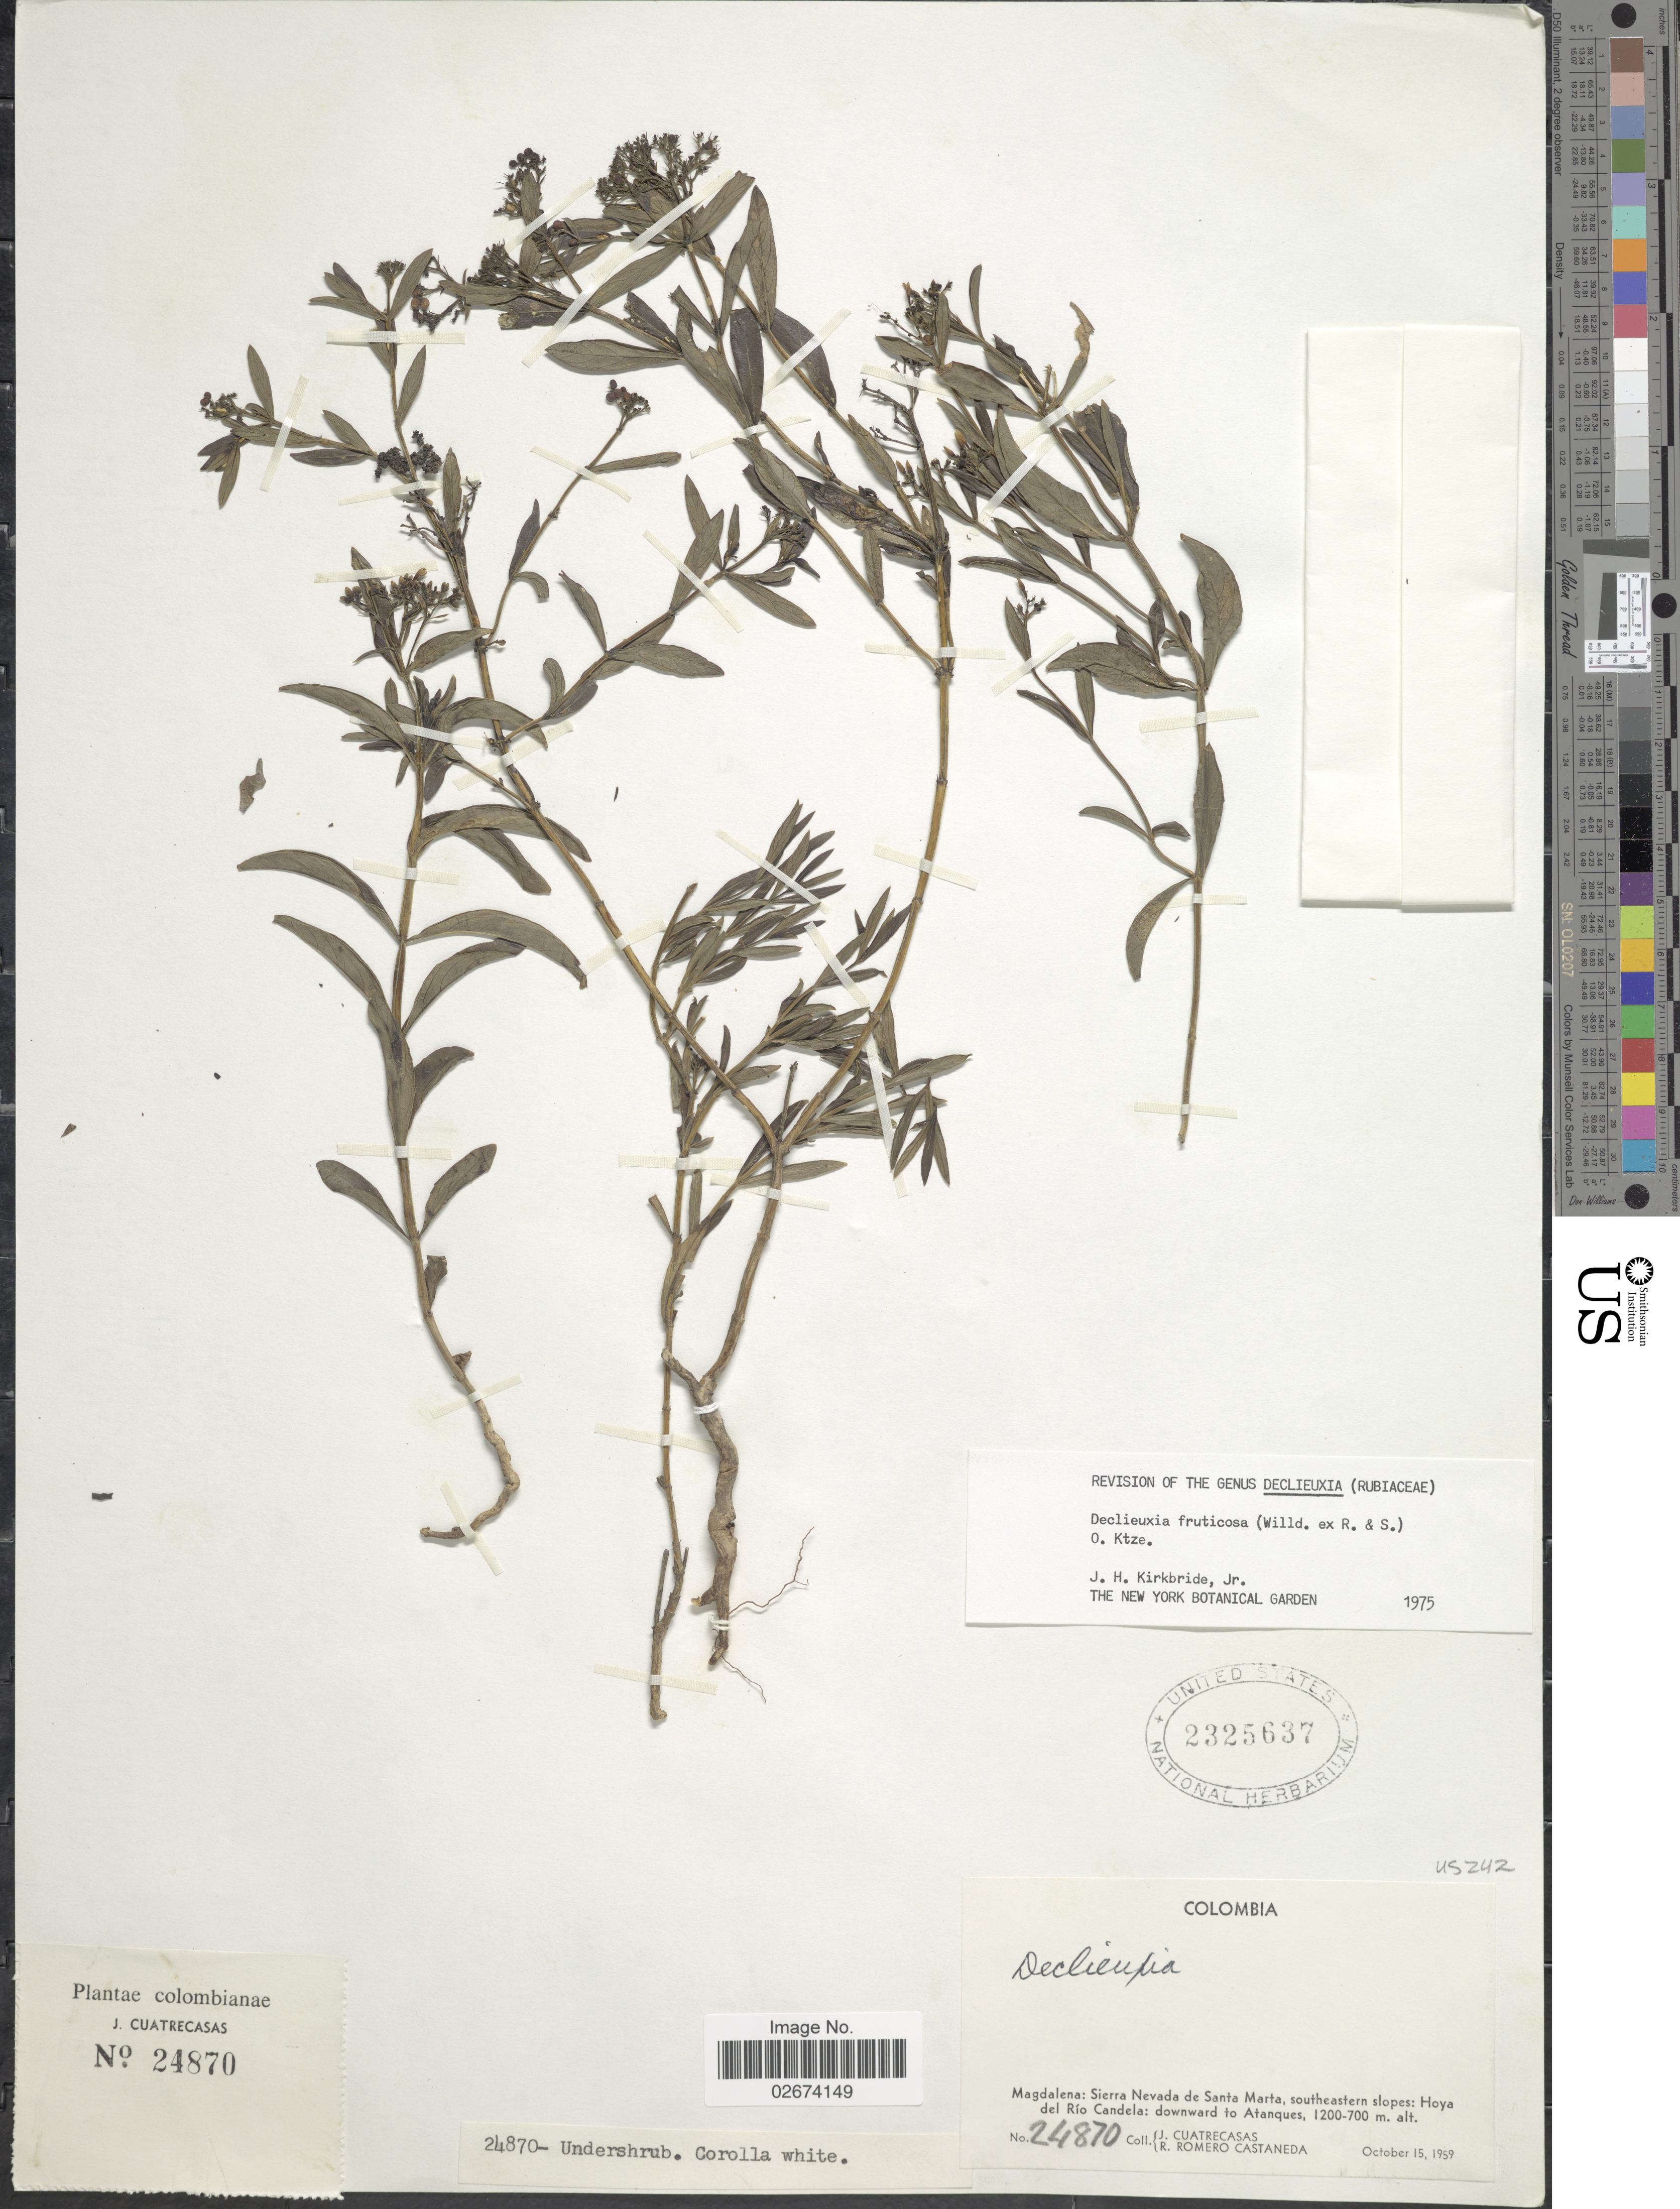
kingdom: Plantae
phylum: Tracheophyta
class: Magnoliopsida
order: Gentianales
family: Rubiaceae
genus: Declieuxia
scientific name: Declieuxia fruticosa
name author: (Willd. ex Roem. & Schult.) Kuntze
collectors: J. Cuatrecasas & R. Romero Castañeda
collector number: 24870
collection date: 1959-10-15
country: Colombia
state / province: Magdalena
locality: Sierra Nevada de Santa Marta, southeastern slopes: Hoya del Candela; downward to Atanques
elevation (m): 700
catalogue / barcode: US 2325637